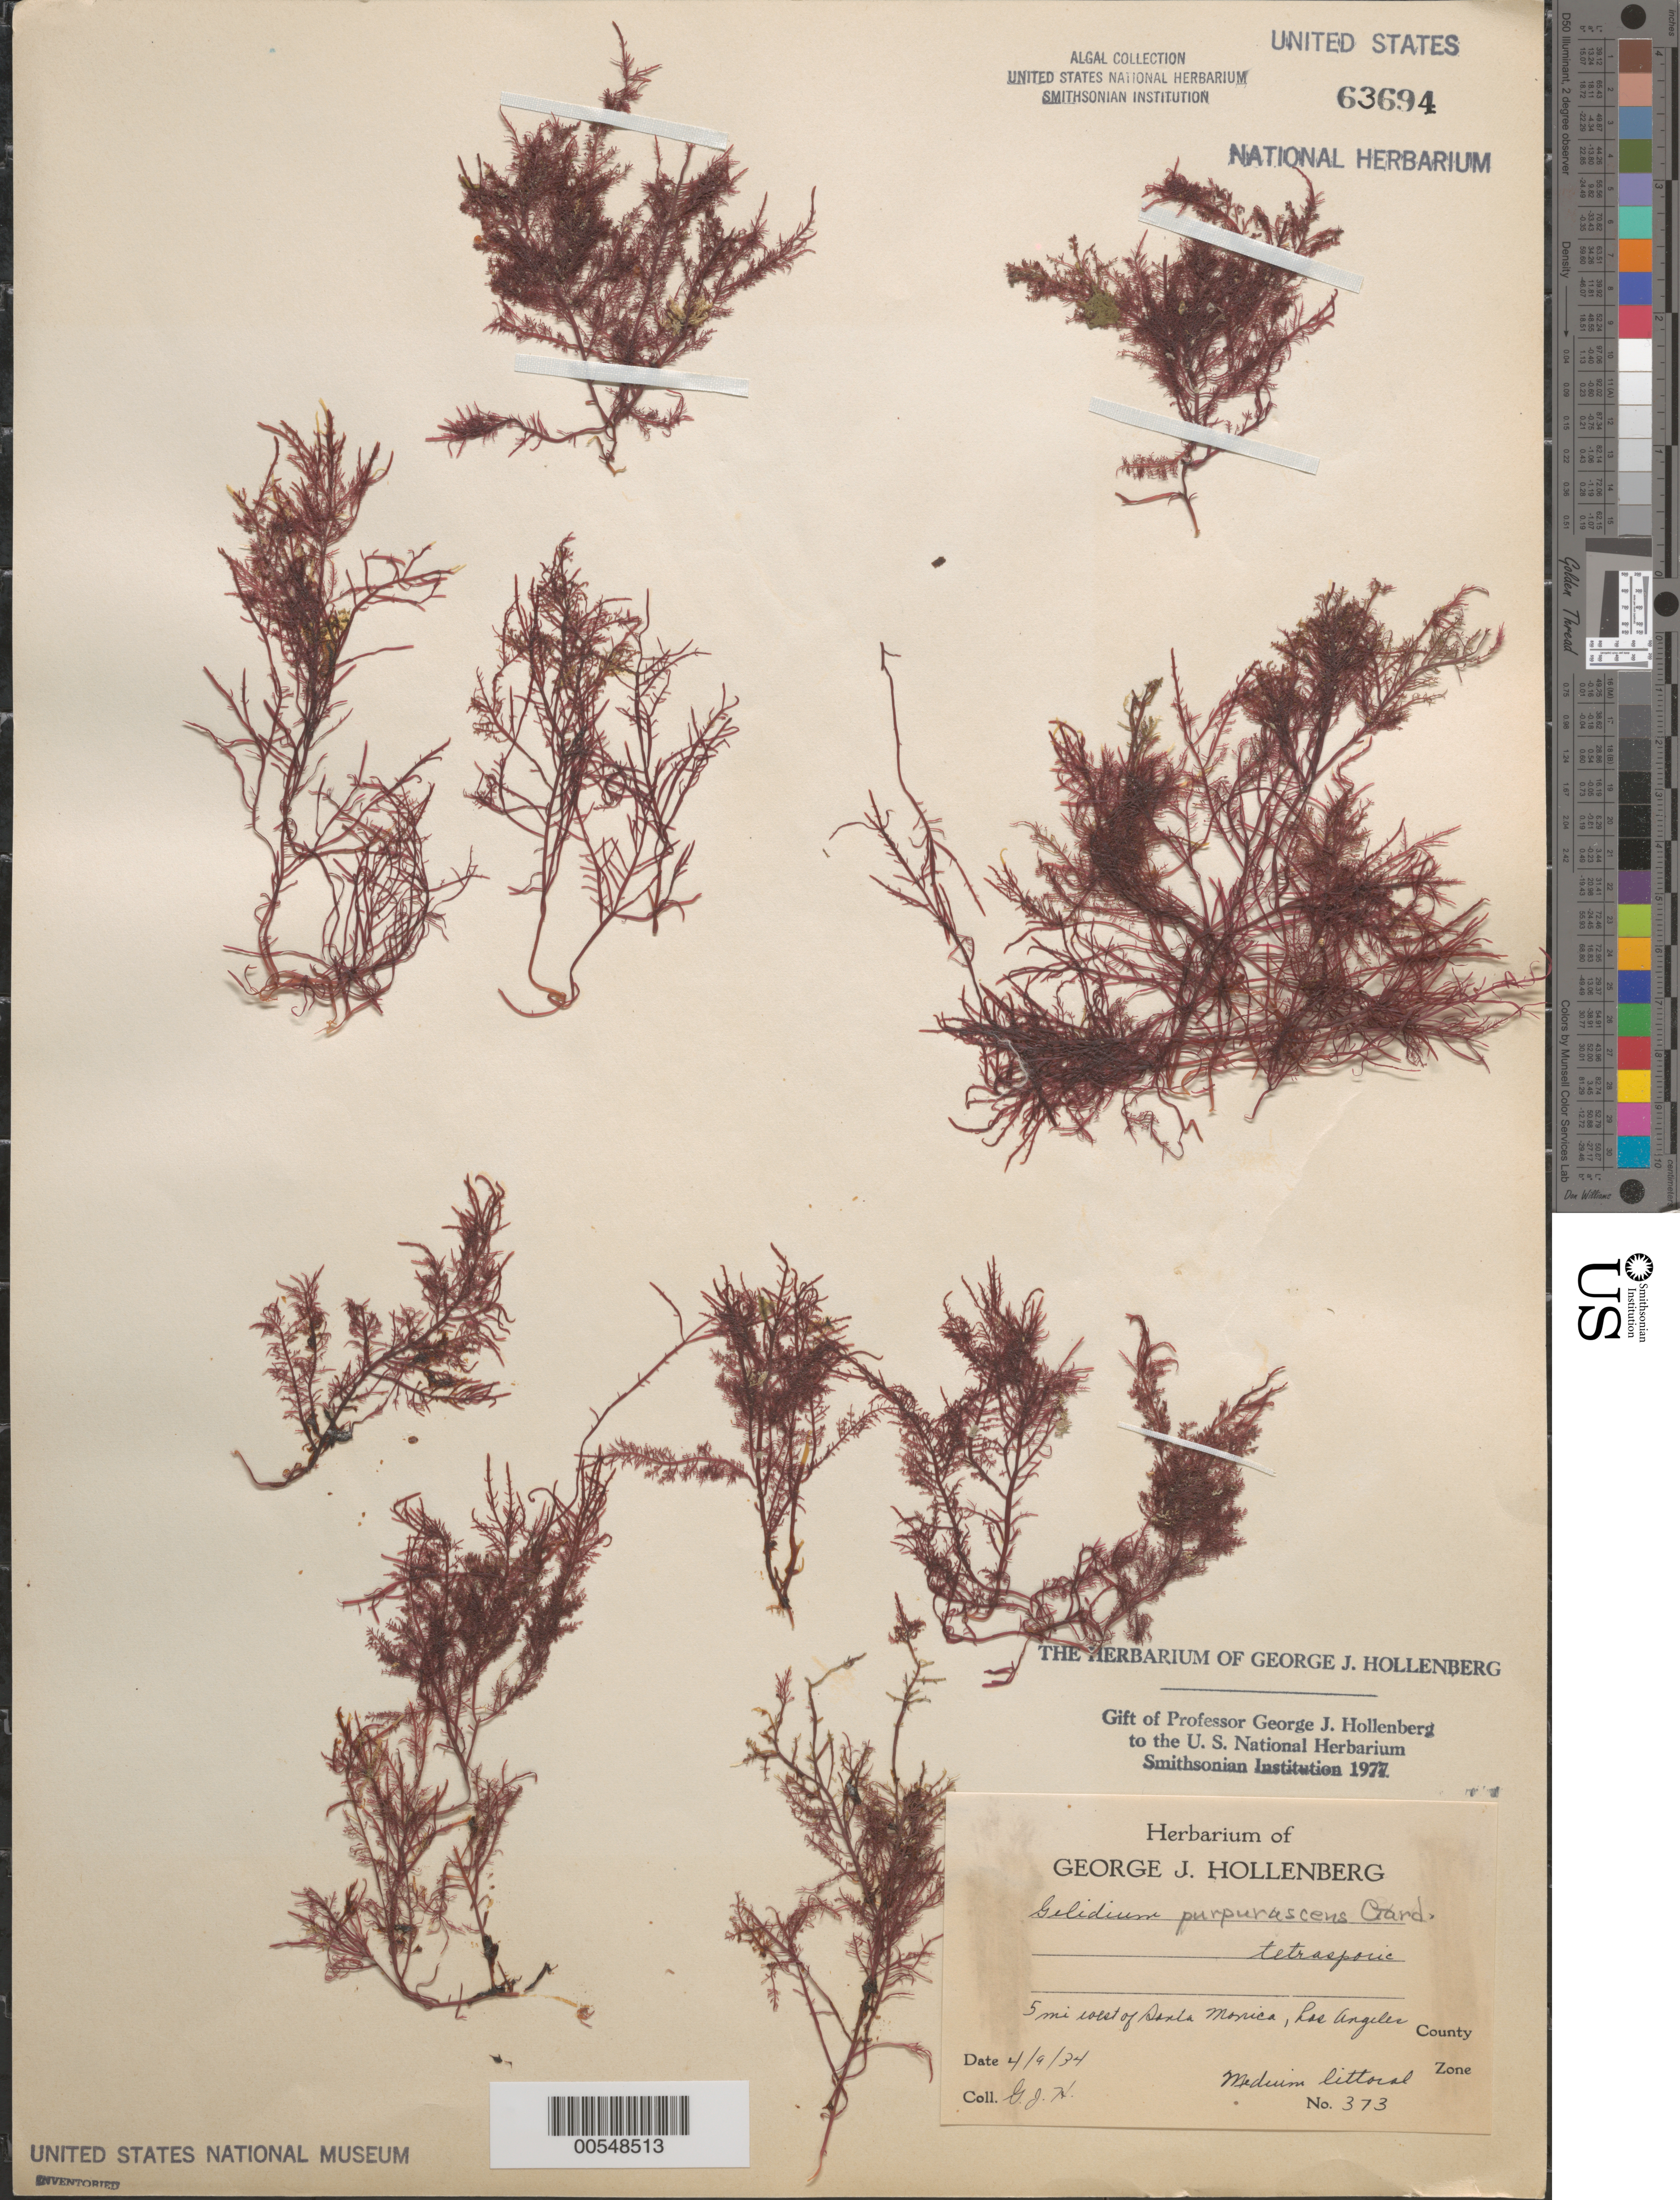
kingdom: Plantae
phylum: Rhodophyta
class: Florideophyceae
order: Gelidiales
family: Gelidiaceae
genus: Gelidium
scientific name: Gelidium purpurascens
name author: N.L. Gardner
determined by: Hollenberg, George J.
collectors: G. Hollenberg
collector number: GJH 373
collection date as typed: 09 Apr 1934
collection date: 1934-04-09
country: United States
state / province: California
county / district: Los Angeles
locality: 5 miles west of Santa Monica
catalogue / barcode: US 63694